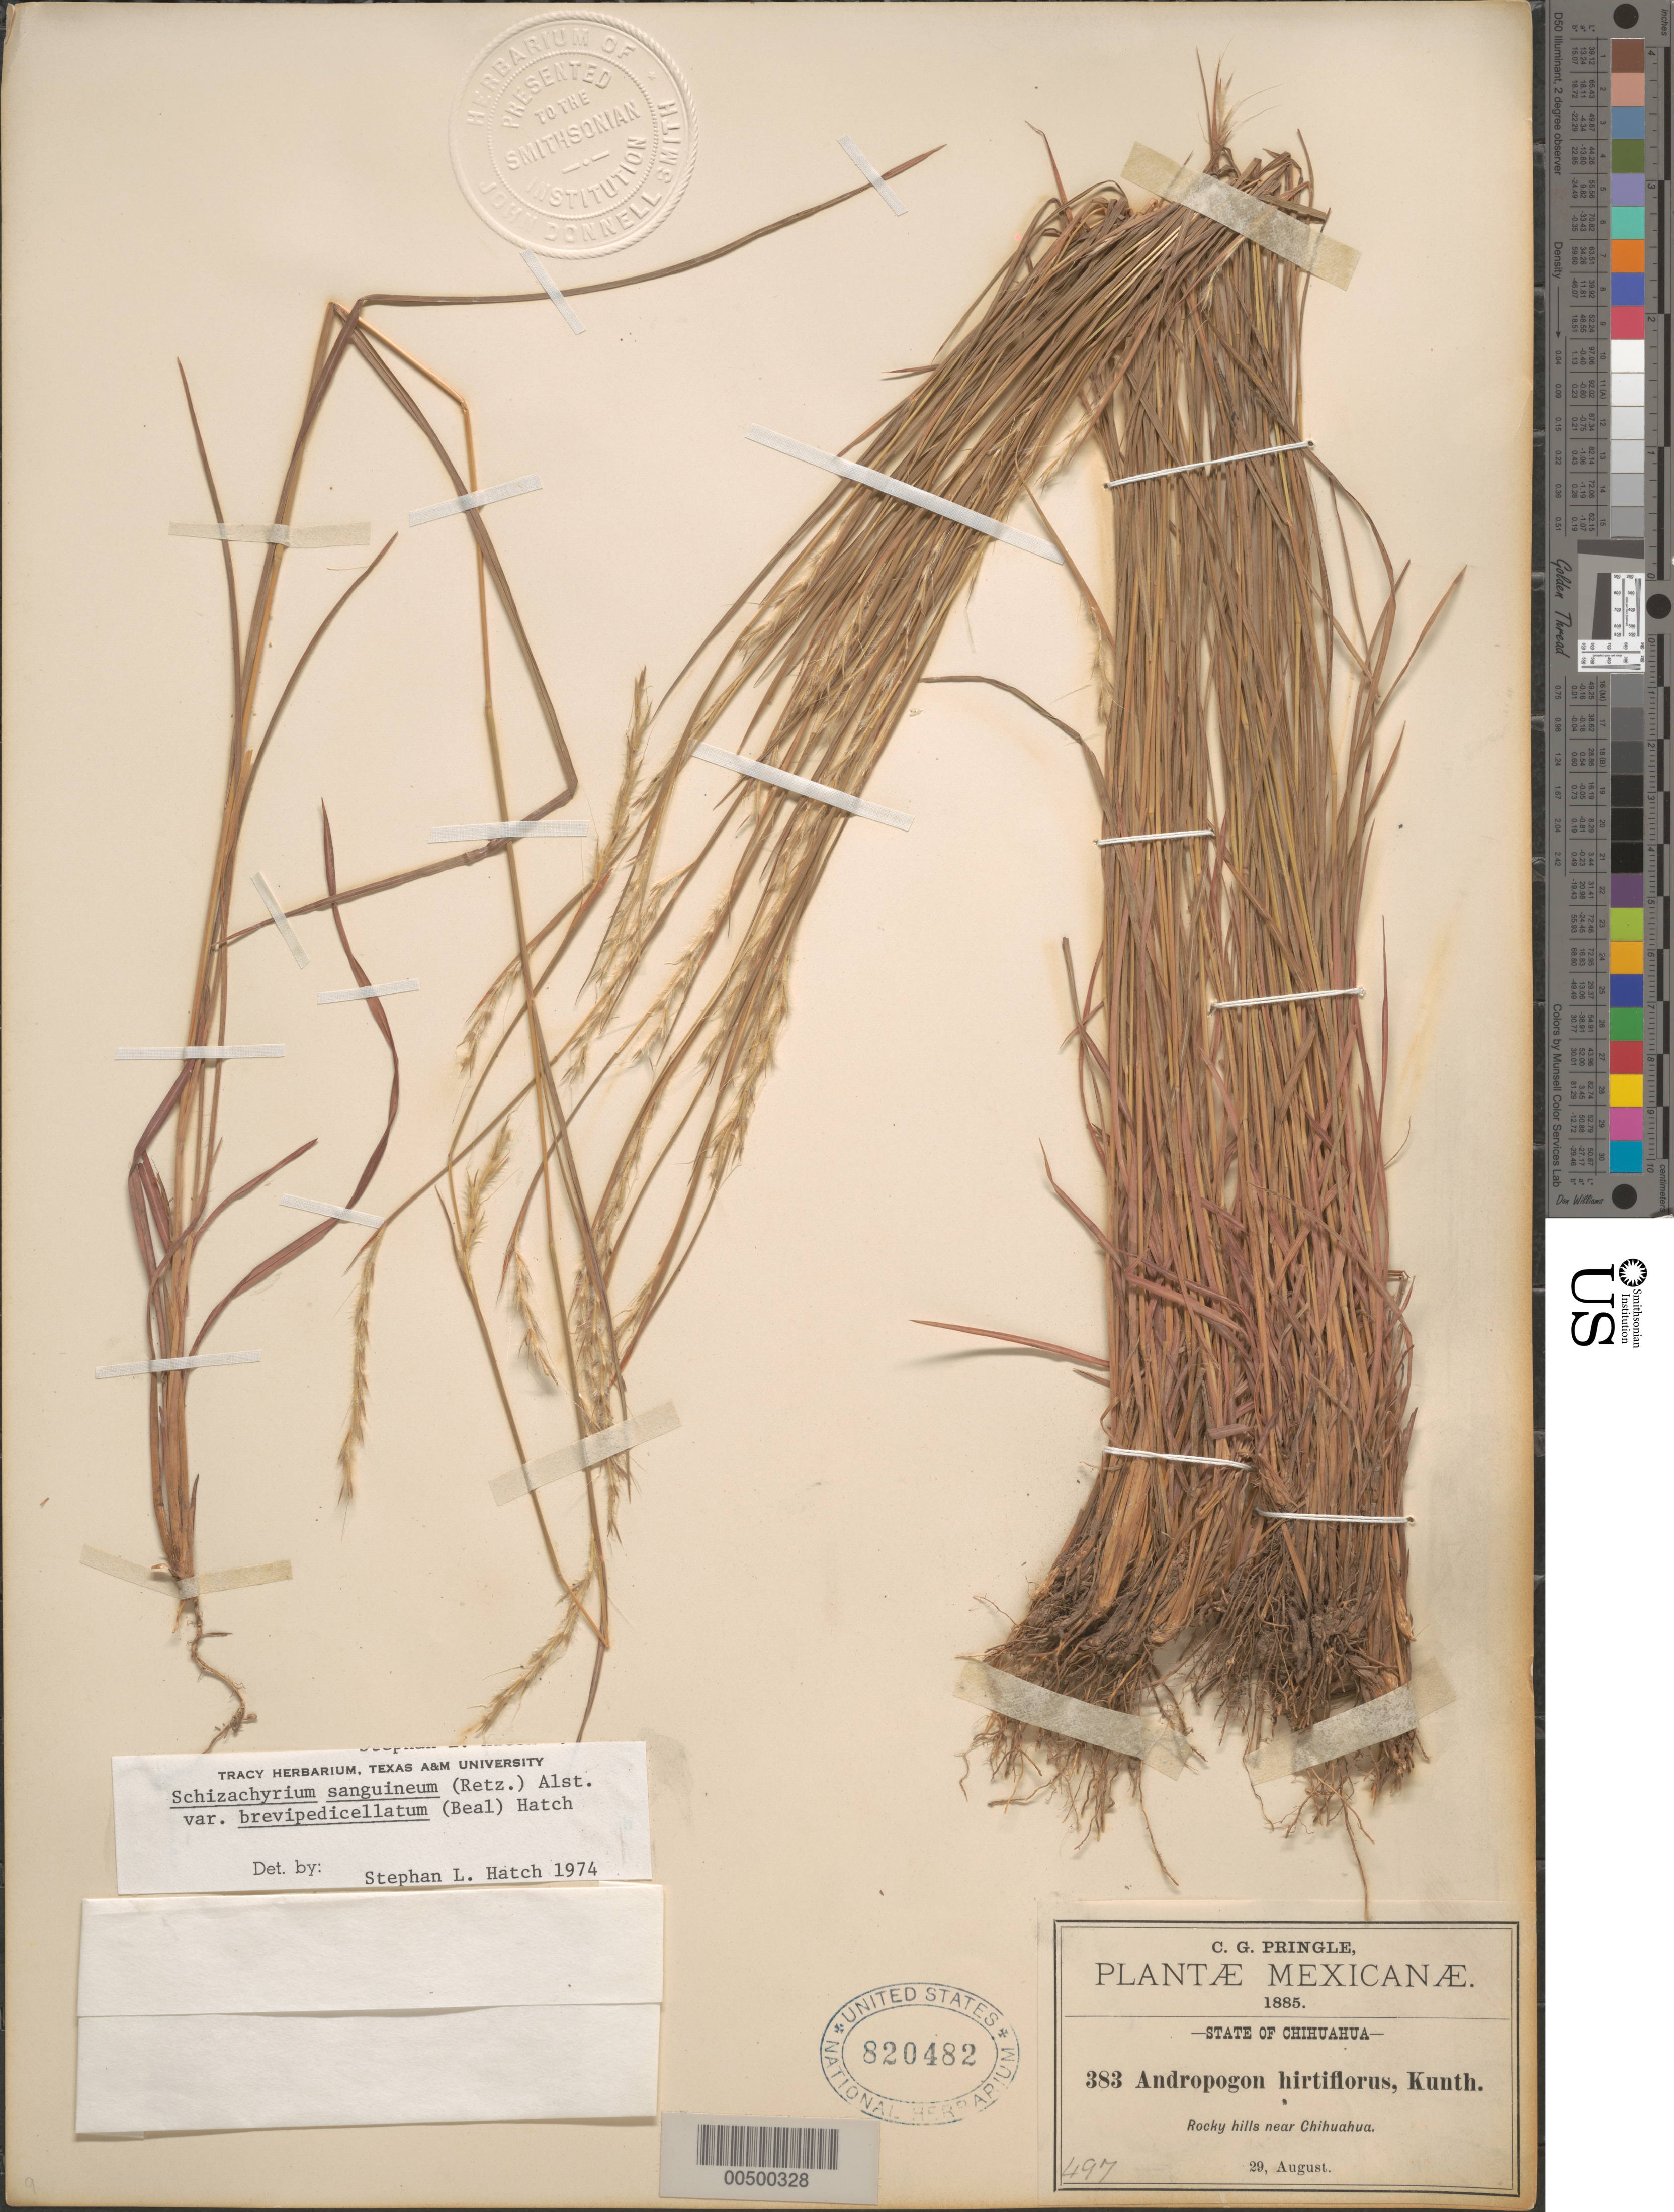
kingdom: Plantae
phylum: Tracheophyta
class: Liliopsida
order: Poales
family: Poaceae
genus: Schizachyrium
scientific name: Schizachyrium sanguineum var. brevipedicellatum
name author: (W.J. Beal) S.L. Hatch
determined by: Hatch, S. L.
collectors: C. G. Pringle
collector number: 383/497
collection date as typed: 29 Aug 1885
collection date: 1885-08-29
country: Mexico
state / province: Chihuahua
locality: Near Chihuahua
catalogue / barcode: US 820482